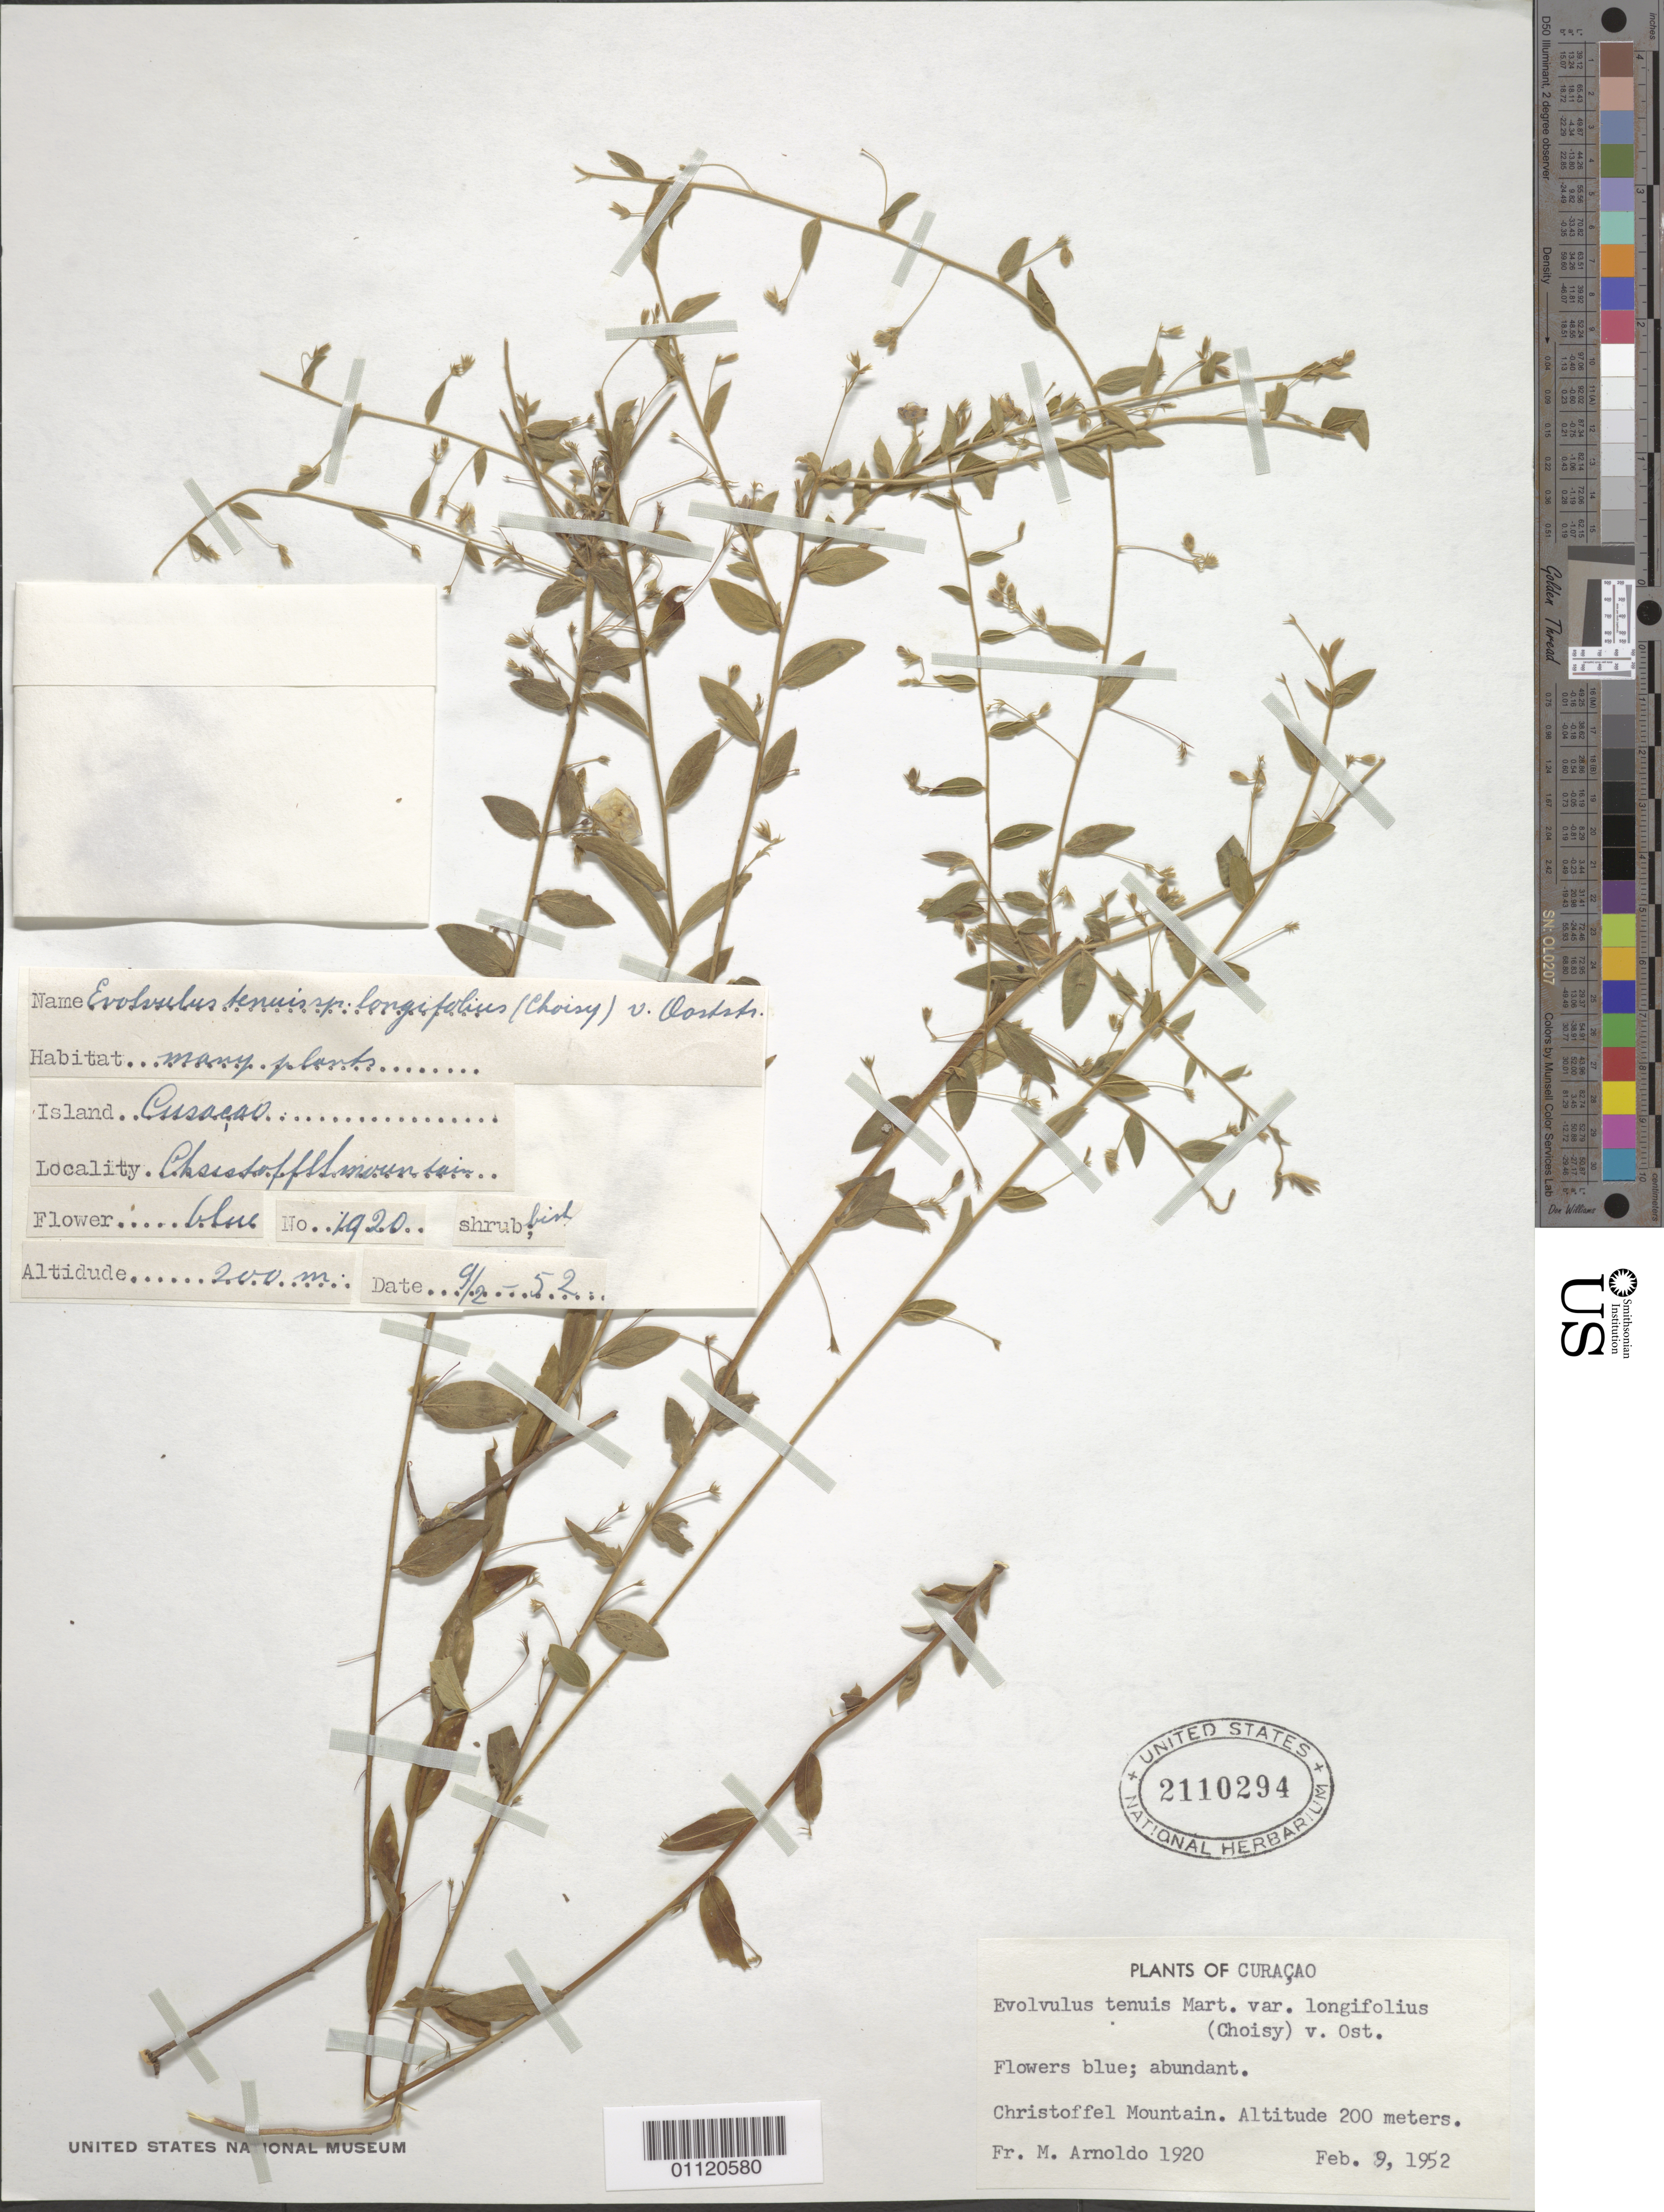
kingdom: Plantae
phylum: Tracheophyta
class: Magnoliopsida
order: Solanales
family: Convolvulaceae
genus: Evolvulus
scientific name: Evolvulus tenuis subsp. longifolius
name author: Mart. ex Choisy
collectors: N. Arnoldo-Broeders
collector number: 1920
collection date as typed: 09 Feb 1952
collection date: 1952-02-09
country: Curaçao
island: Curaçao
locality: Christoffel Mountain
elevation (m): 200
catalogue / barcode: US 2110294